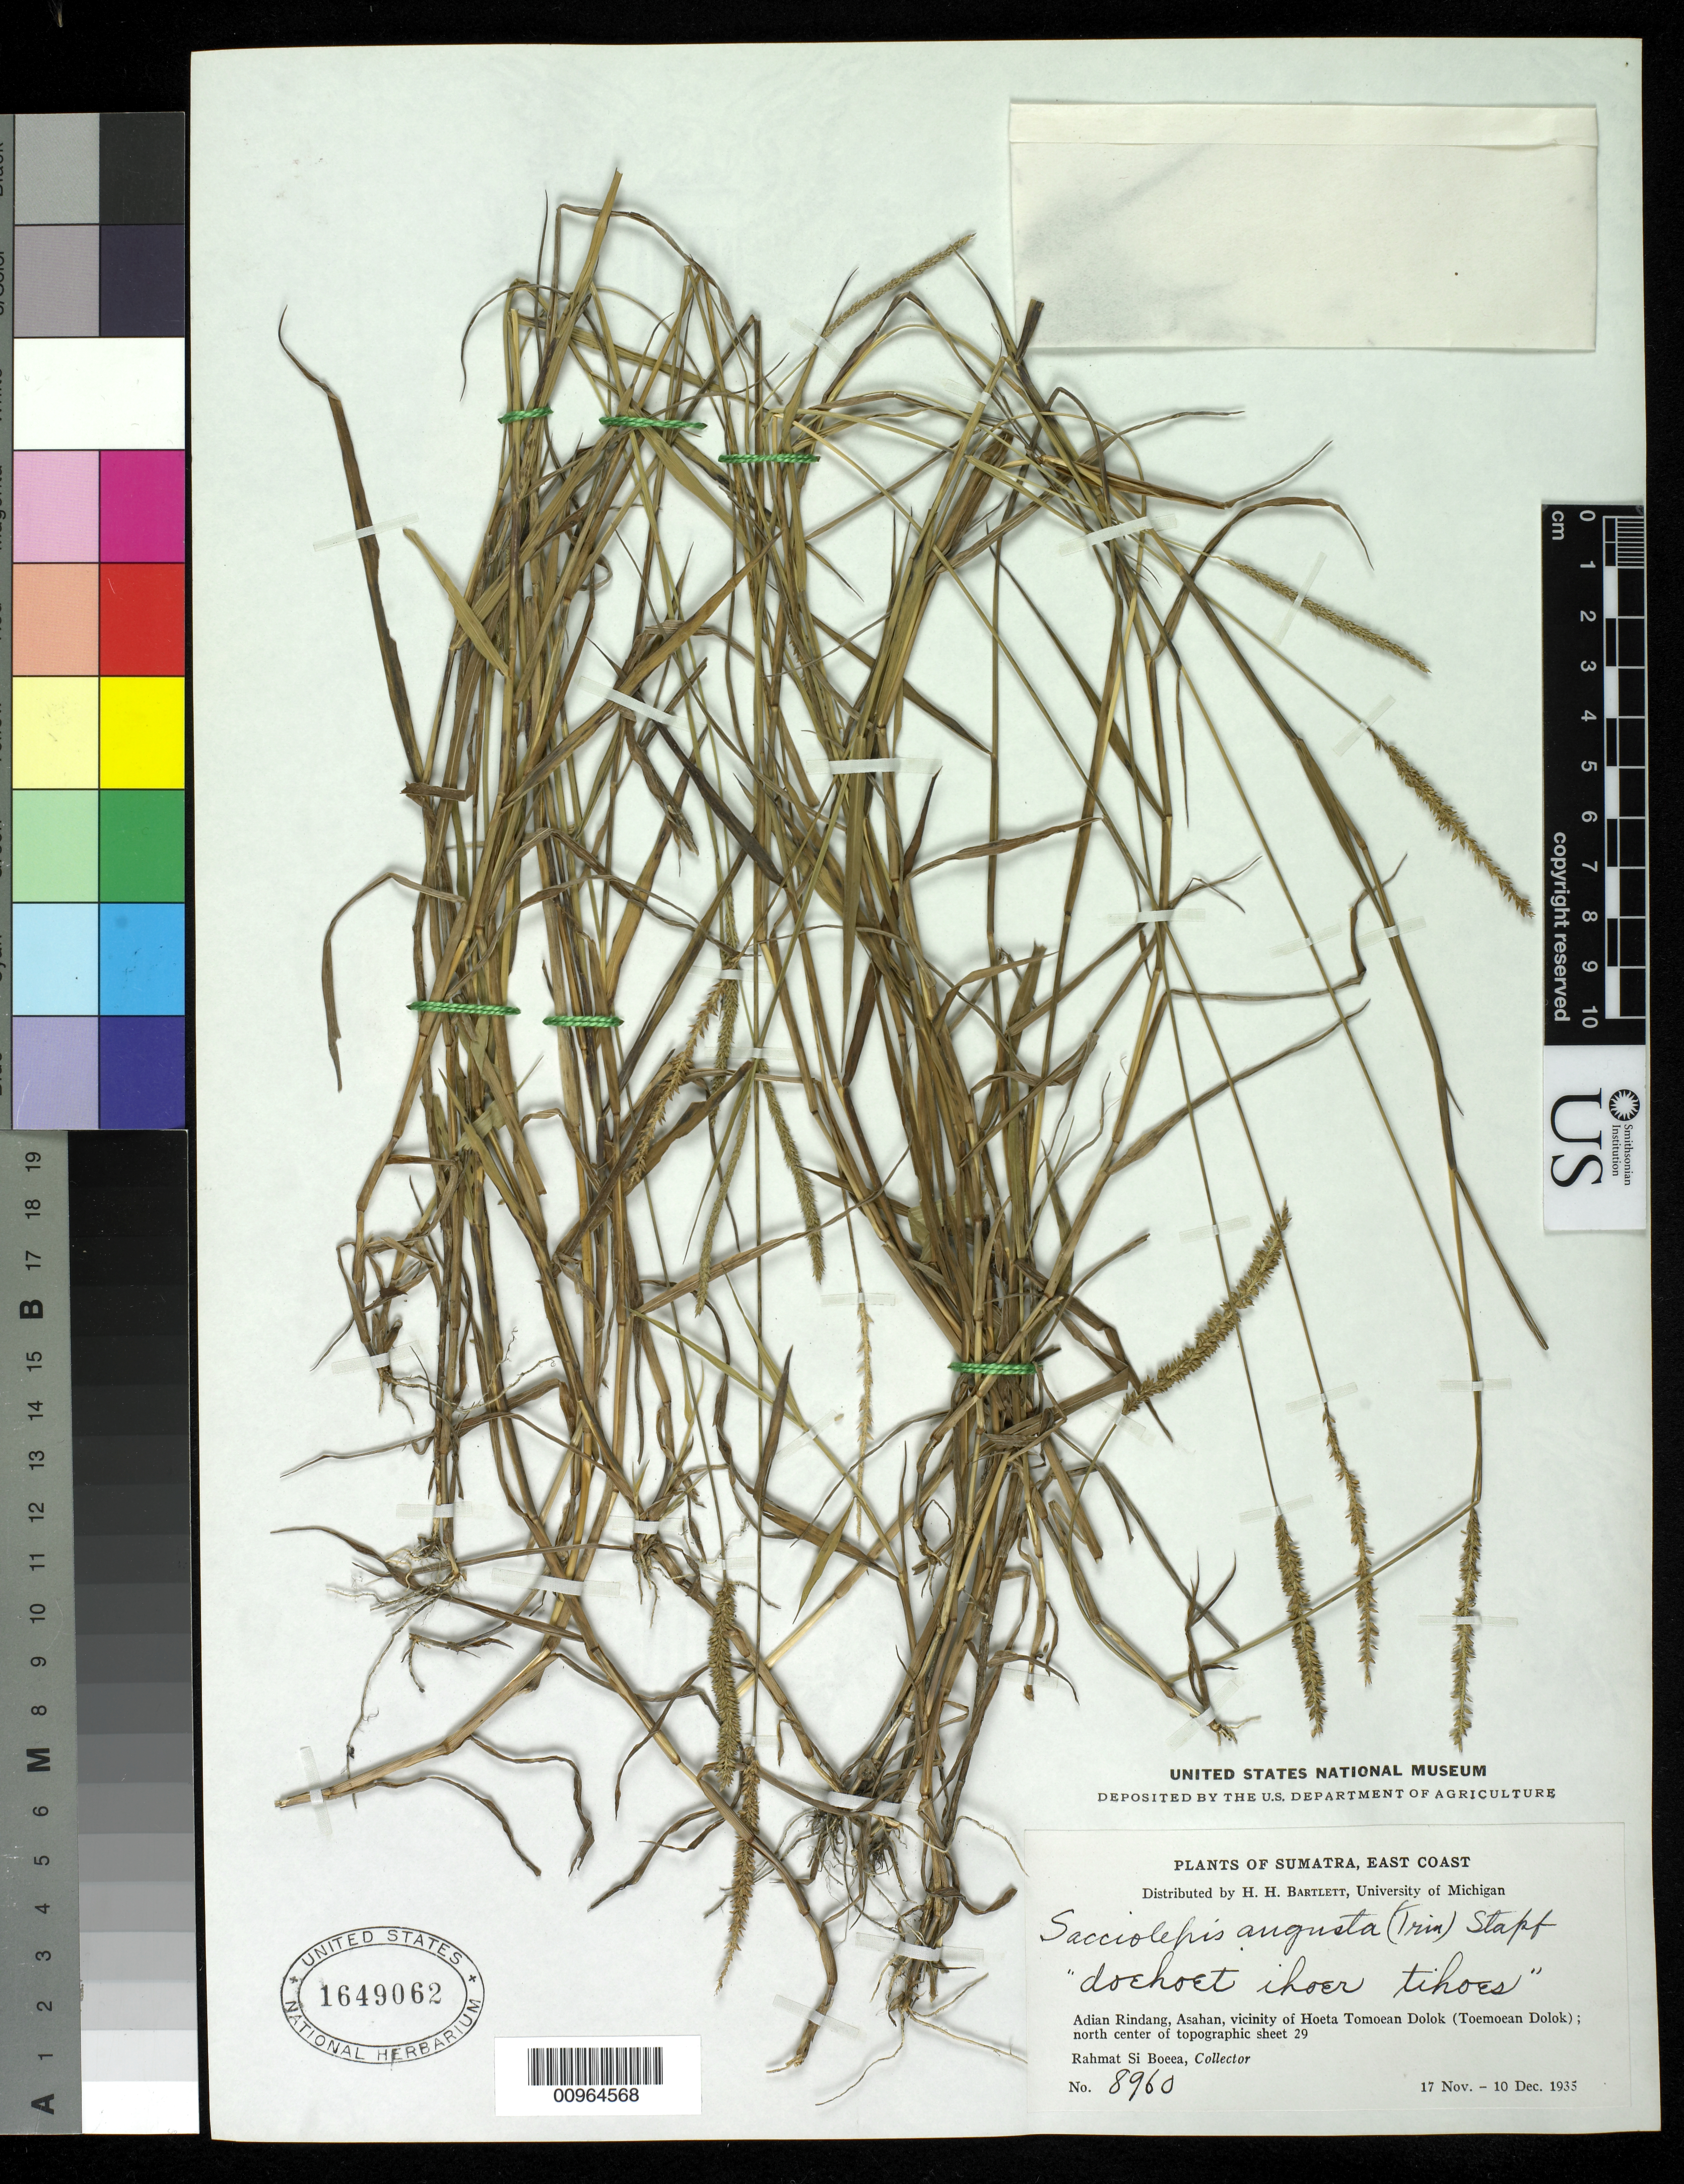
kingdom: Plantae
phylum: Tracheophyta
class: Liliopsida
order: Poales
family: Poaceae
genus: Sacciolepis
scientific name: Sacciolepis indica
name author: (L.) Chase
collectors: Rahmat Si Boeea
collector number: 8960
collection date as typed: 17 Nov 1935 to 10 Dec 1935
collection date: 1935-11-17/1935-12-10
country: Indonesia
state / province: Sumatra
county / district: Aceh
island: Sumatra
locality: Adian Rindang, Asahan, vicinity of Hoeta Tomoean Dolok (Toemoean Dolok)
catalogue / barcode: US 1649062